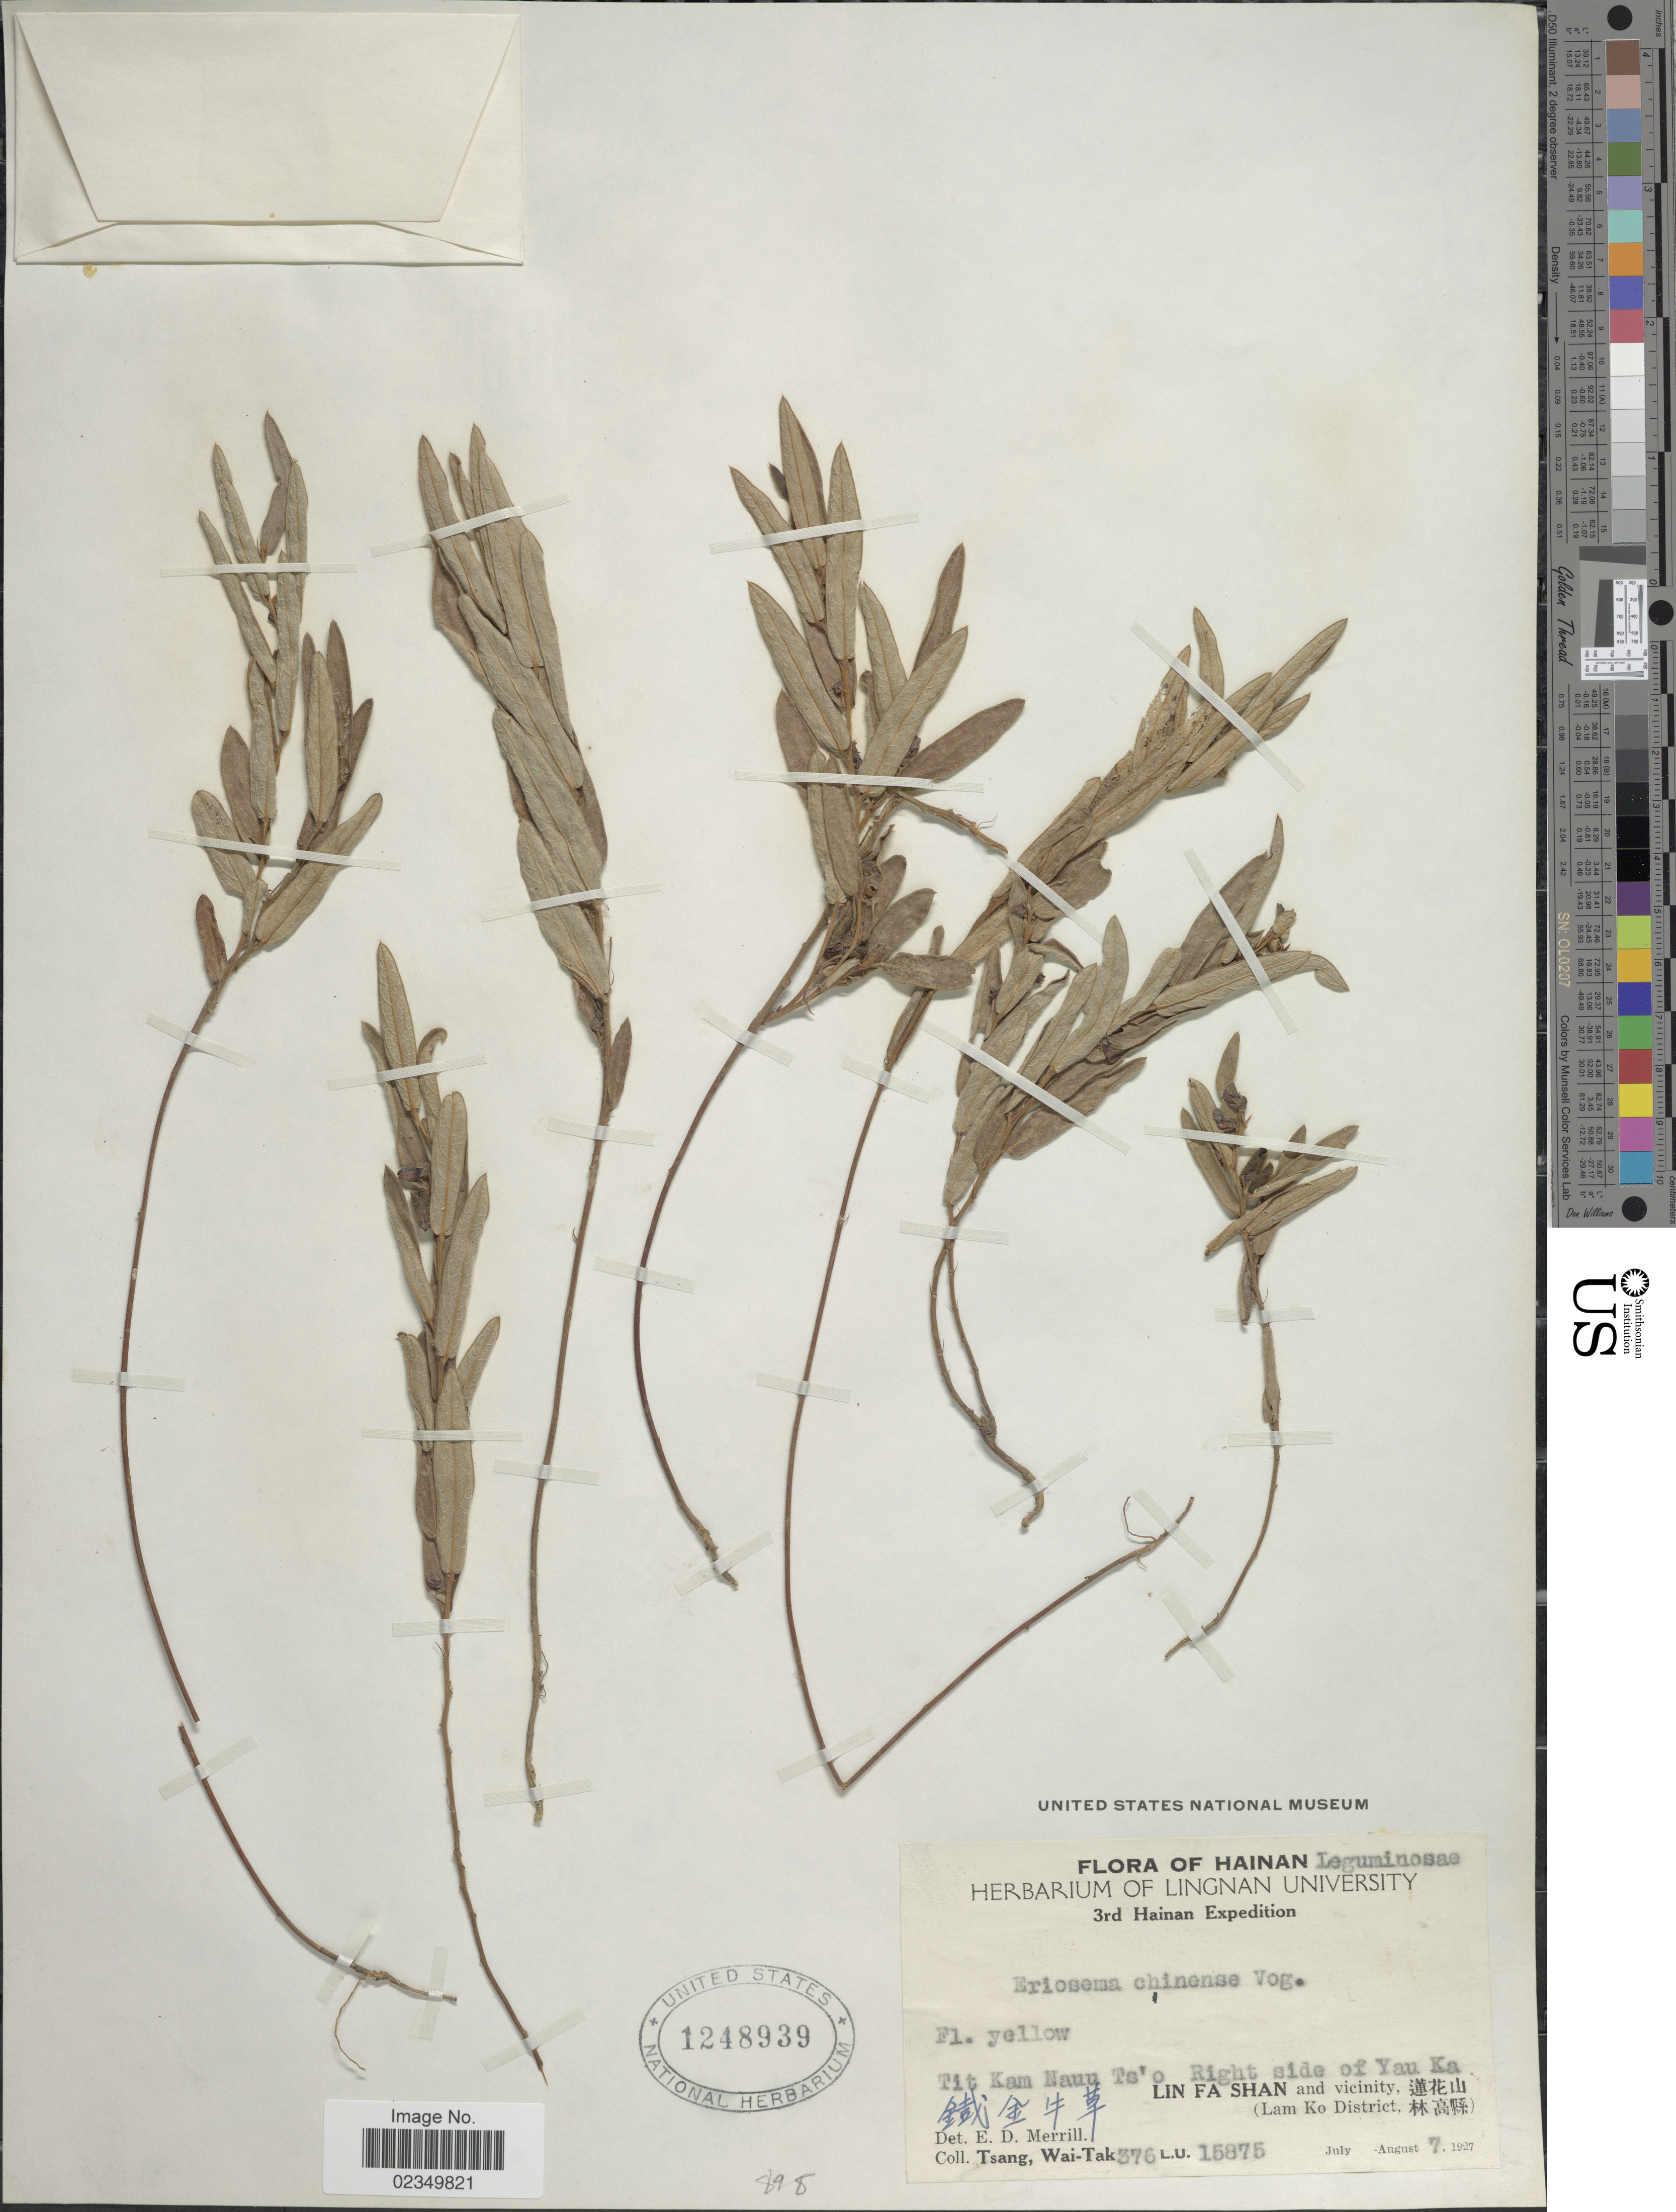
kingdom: Plantae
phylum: Tracheophyta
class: Magnoliopsida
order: Fabales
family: Fabaceae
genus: Eriosema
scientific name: Eriosema chinense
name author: Vogel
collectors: W. T. Tsang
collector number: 376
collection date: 1927-08-07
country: China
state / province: Hainan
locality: Tit Kam Nauu Ts'o, Right side of Yau Ka, Lin Fa Shan and vicinity (Lam Ko District).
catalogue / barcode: US 1248939